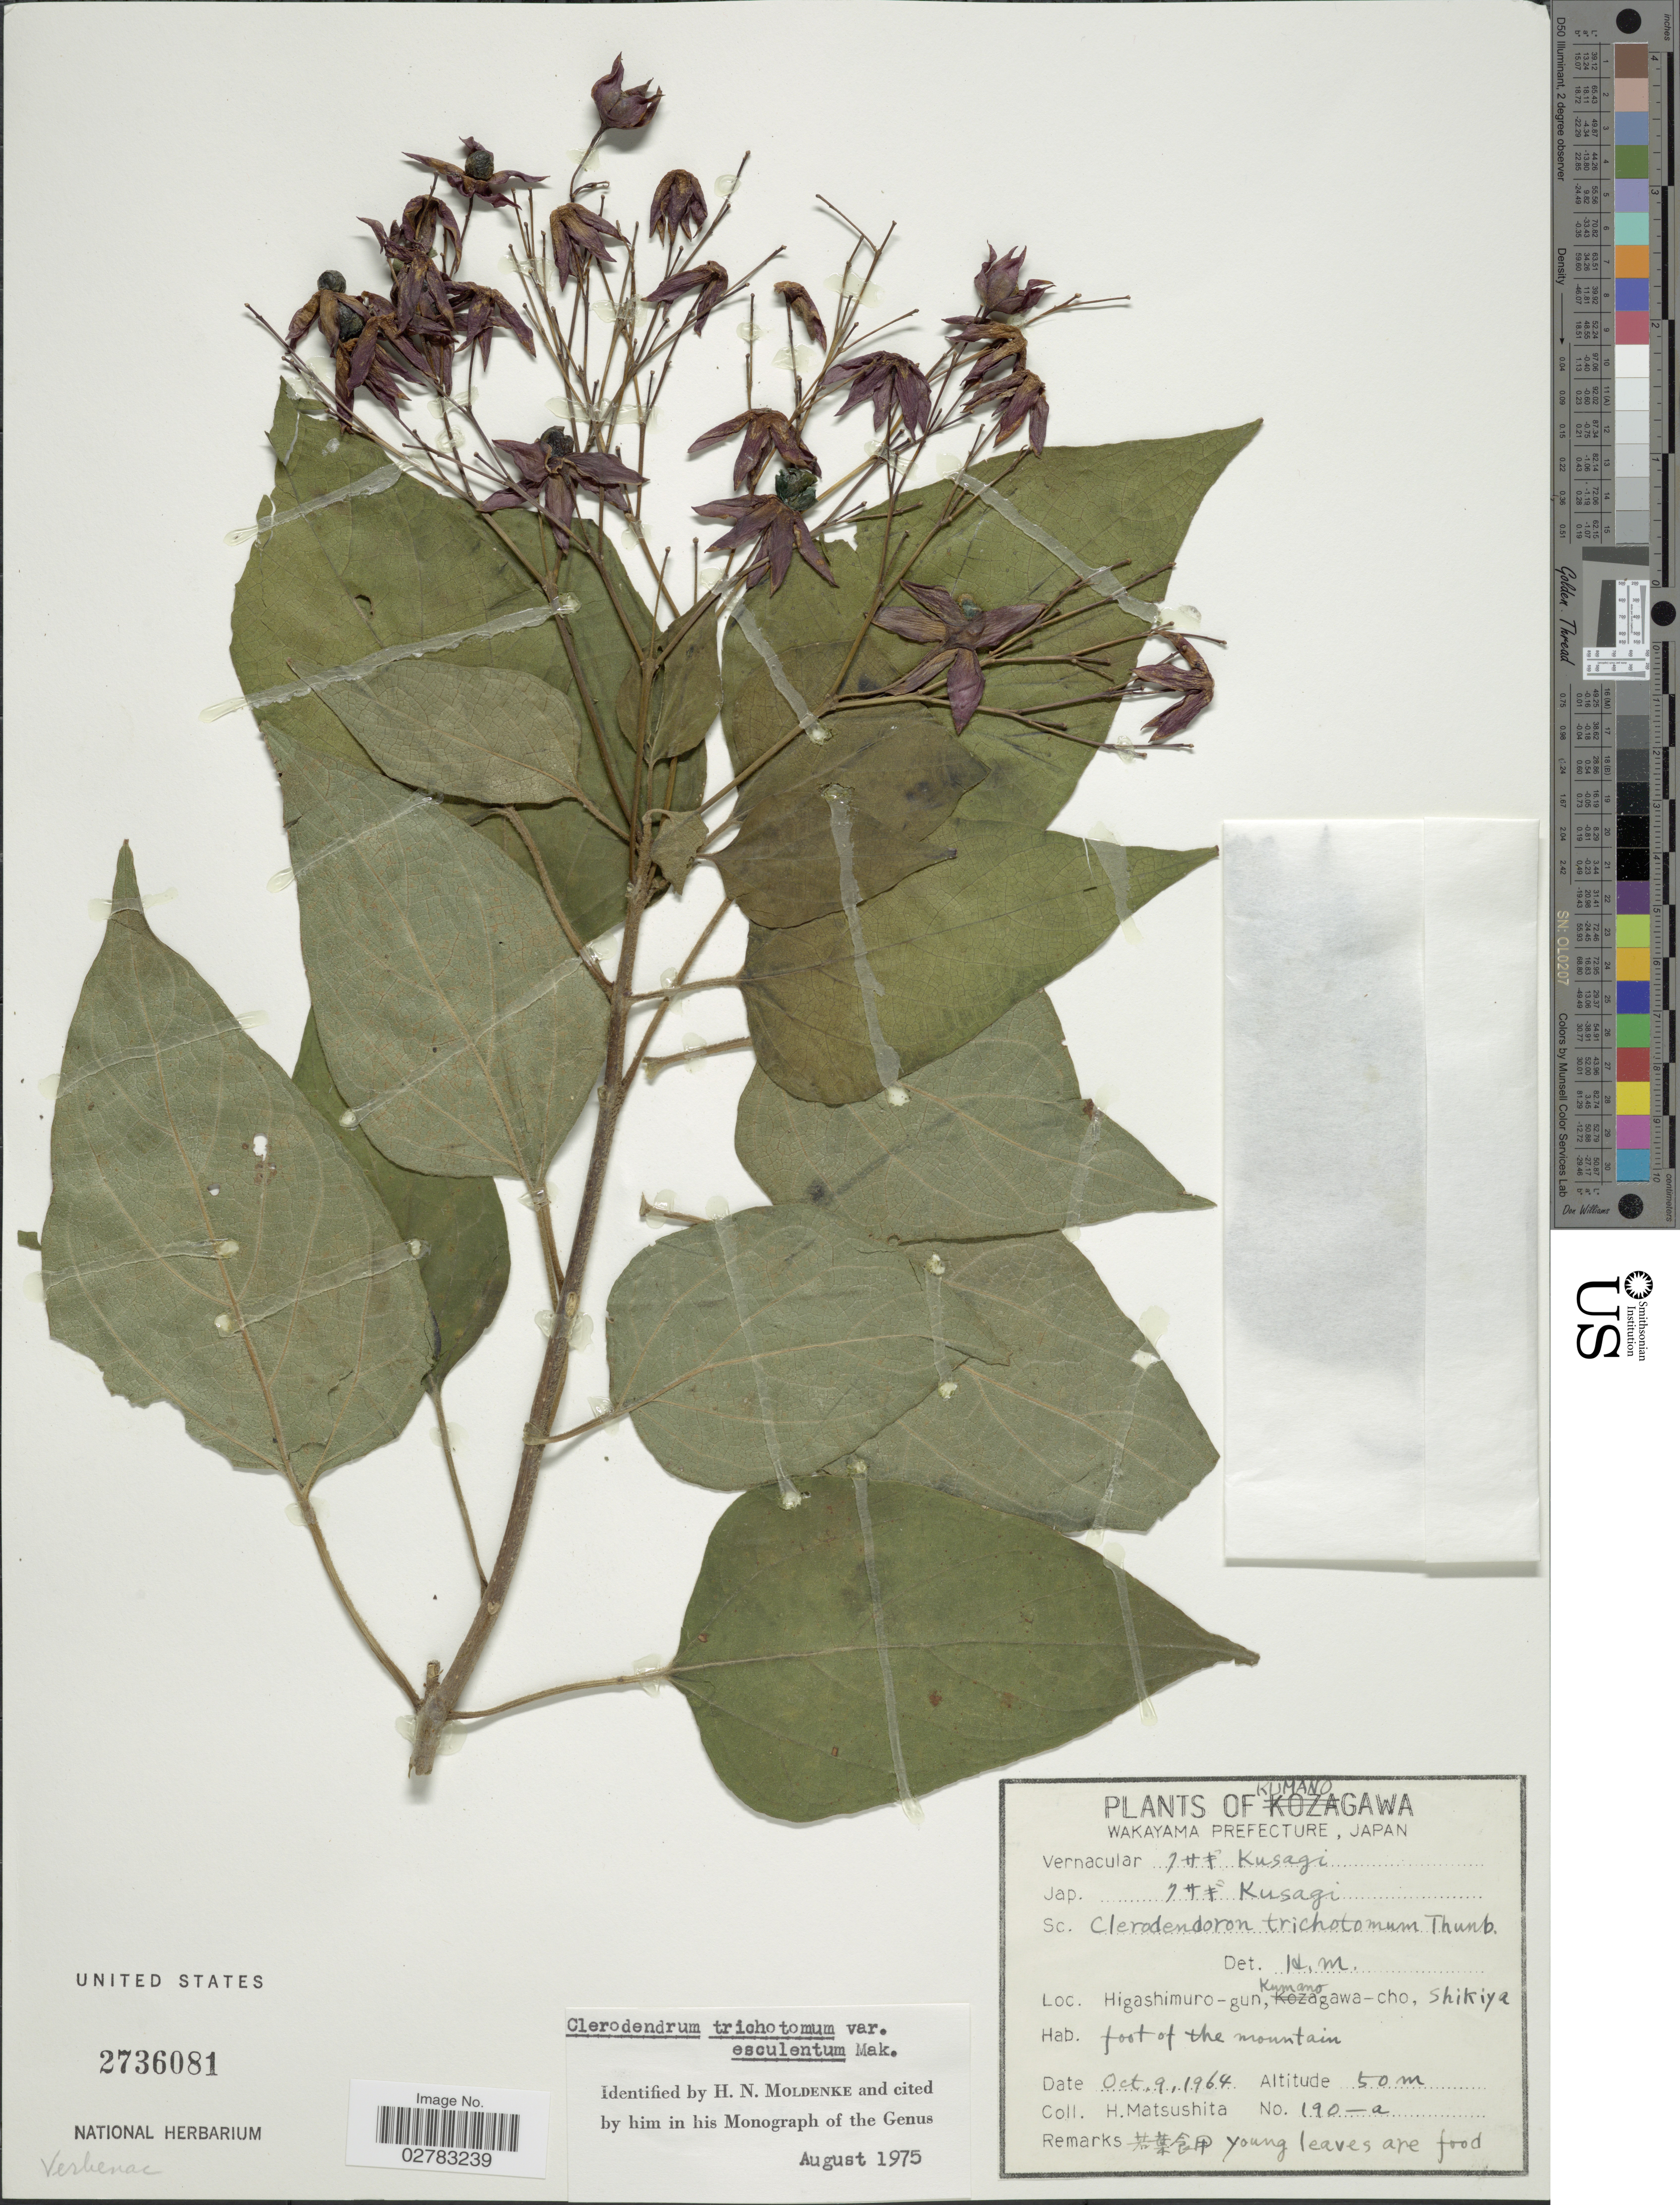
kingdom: Plantae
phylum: Tracheophyta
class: Magnoliopsida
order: Lamiales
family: Lamiaceae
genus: Clerodendrum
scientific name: Clerodendrum esculentum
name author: Makino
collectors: H. Matsushita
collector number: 190-a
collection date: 1964-10-09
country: Japan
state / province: Wakayama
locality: Kumanogawa, Higashimuro-gun, Kumanogawa-cho, Shikiya, foot of the mountain.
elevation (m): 50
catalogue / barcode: US 2736081